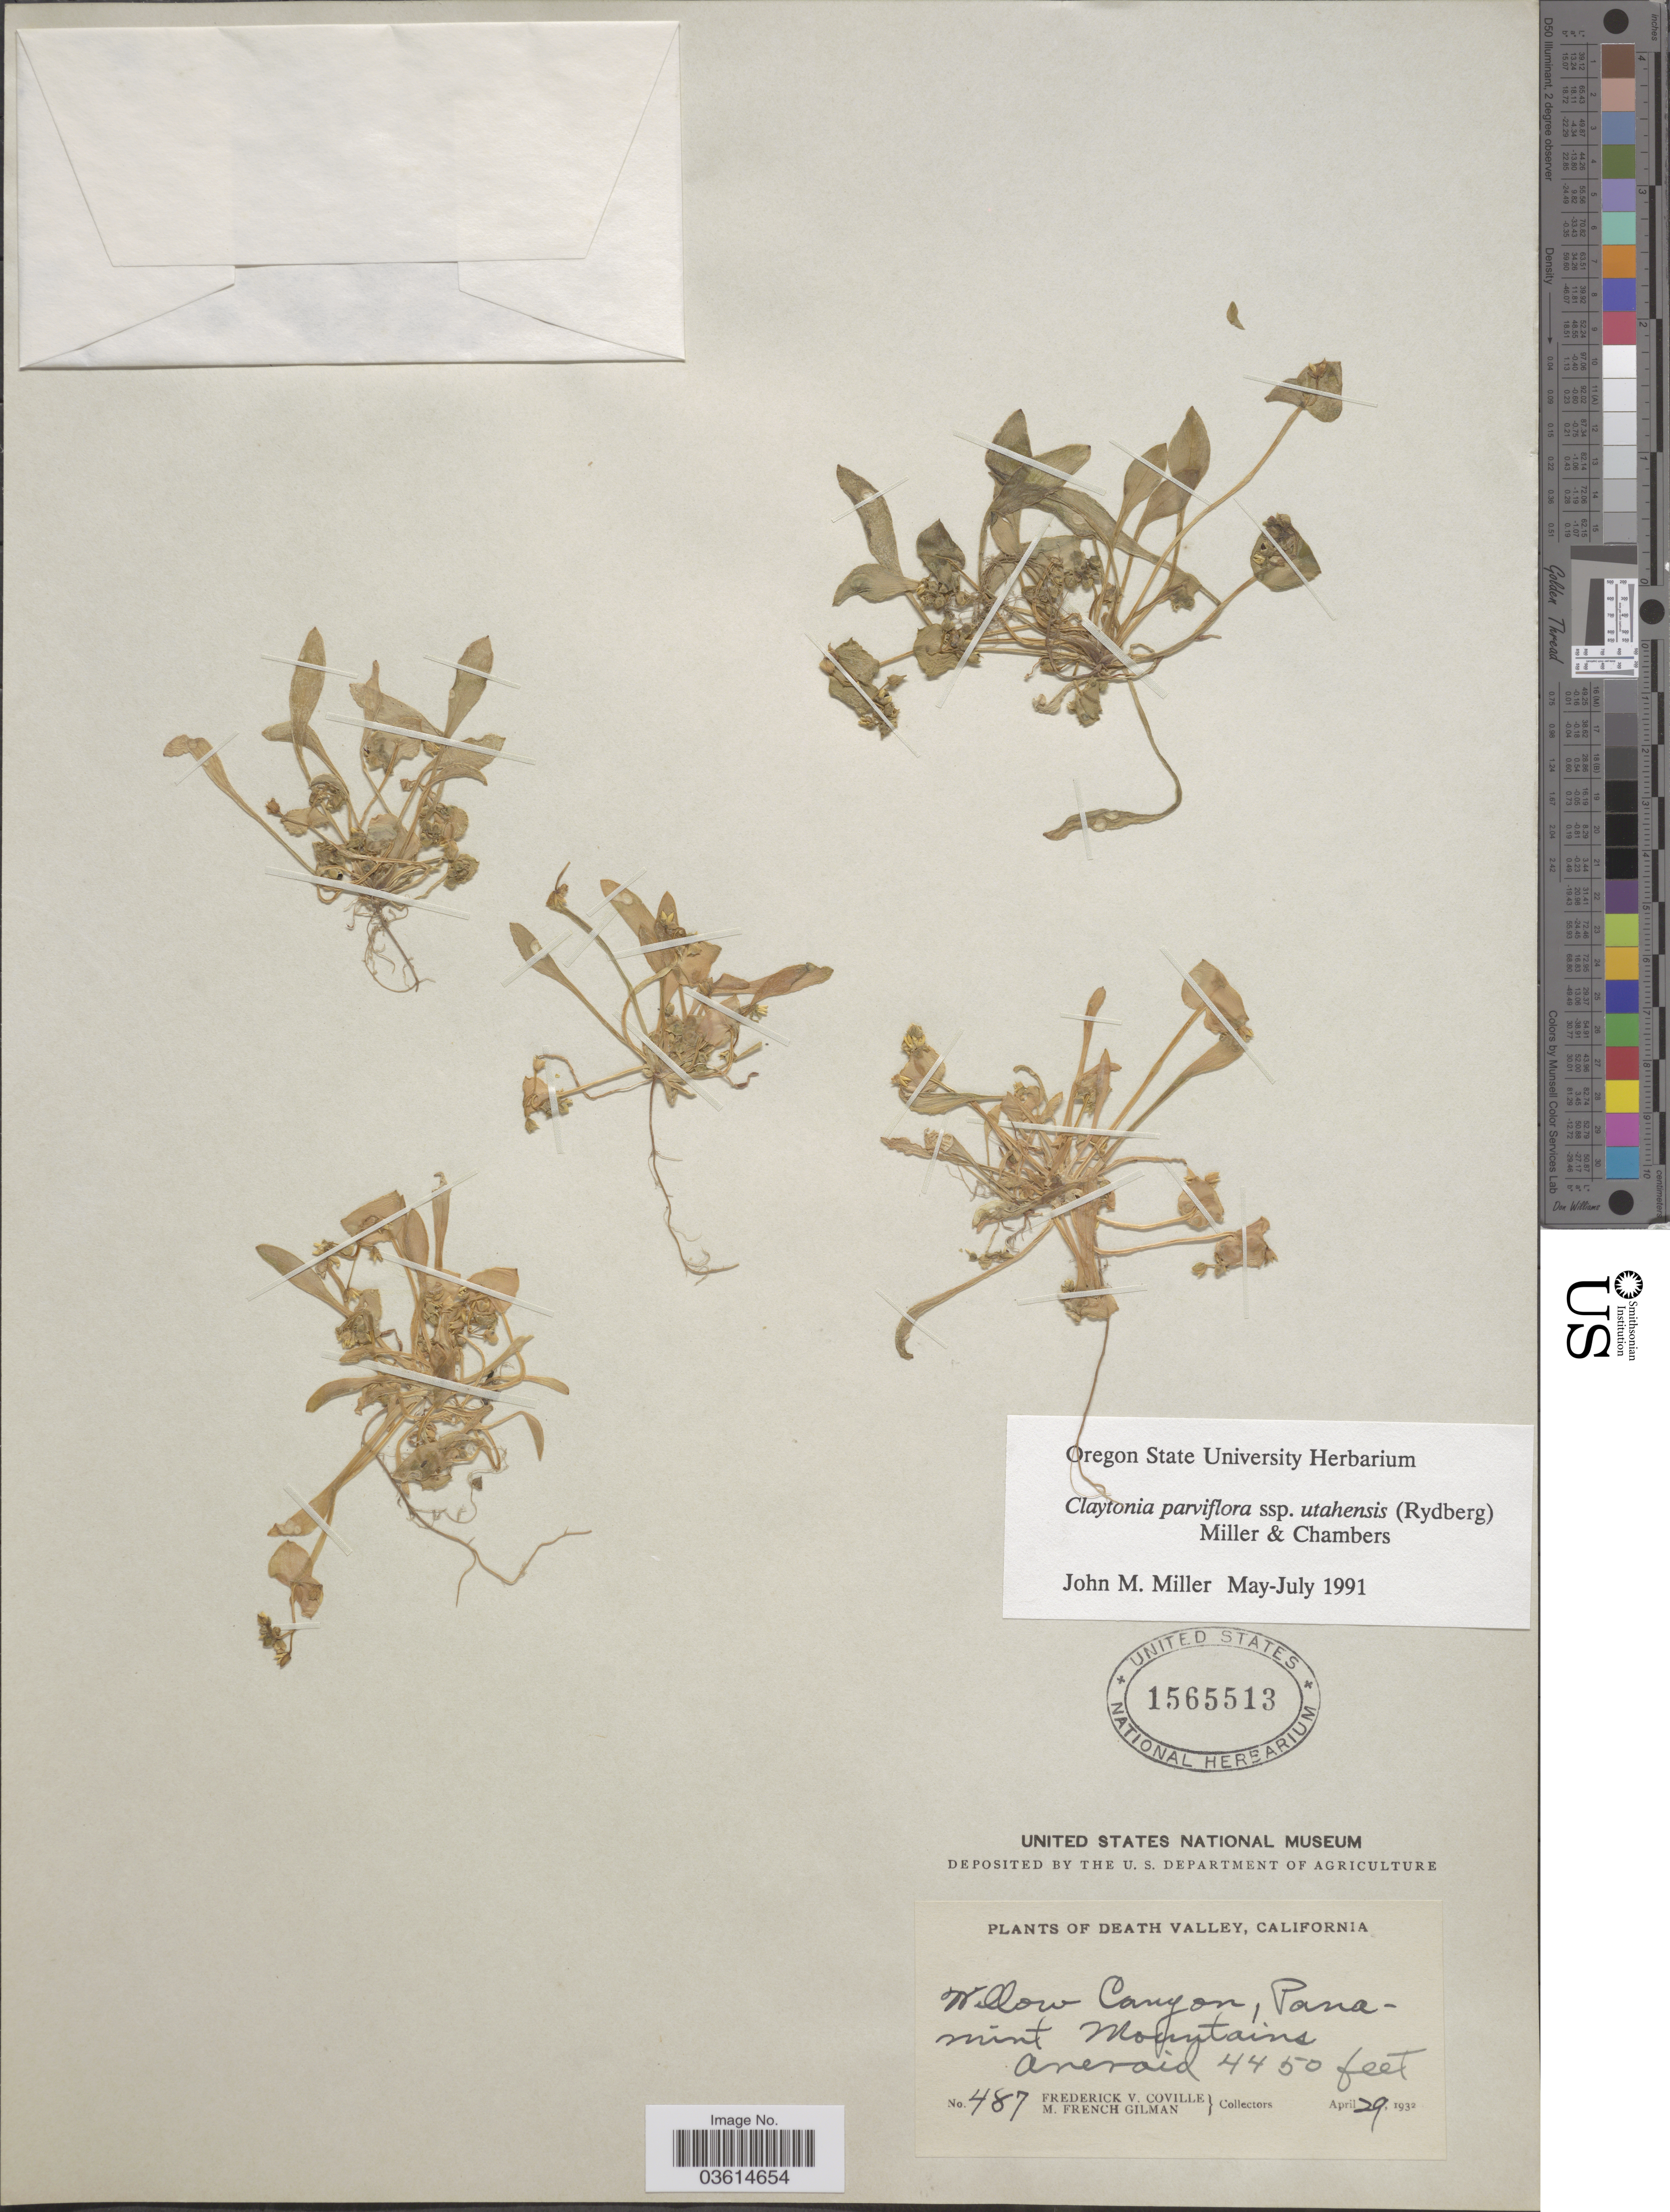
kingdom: Plantae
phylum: Tracheophyta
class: Magnoliopsida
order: Caryophyllales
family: Montiaceae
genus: Claytonia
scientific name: Claytonia parviflora subsp. utahensis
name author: (Rydb.) John M. Mill. & K.L. Chambers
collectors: F. V. Coville & M. F. Gilman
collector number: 487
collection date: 1932-04-29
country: United States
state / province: California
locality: Death Valley. Mint Mountains. Aneroid.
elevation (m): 1356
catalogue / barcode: US 1565513